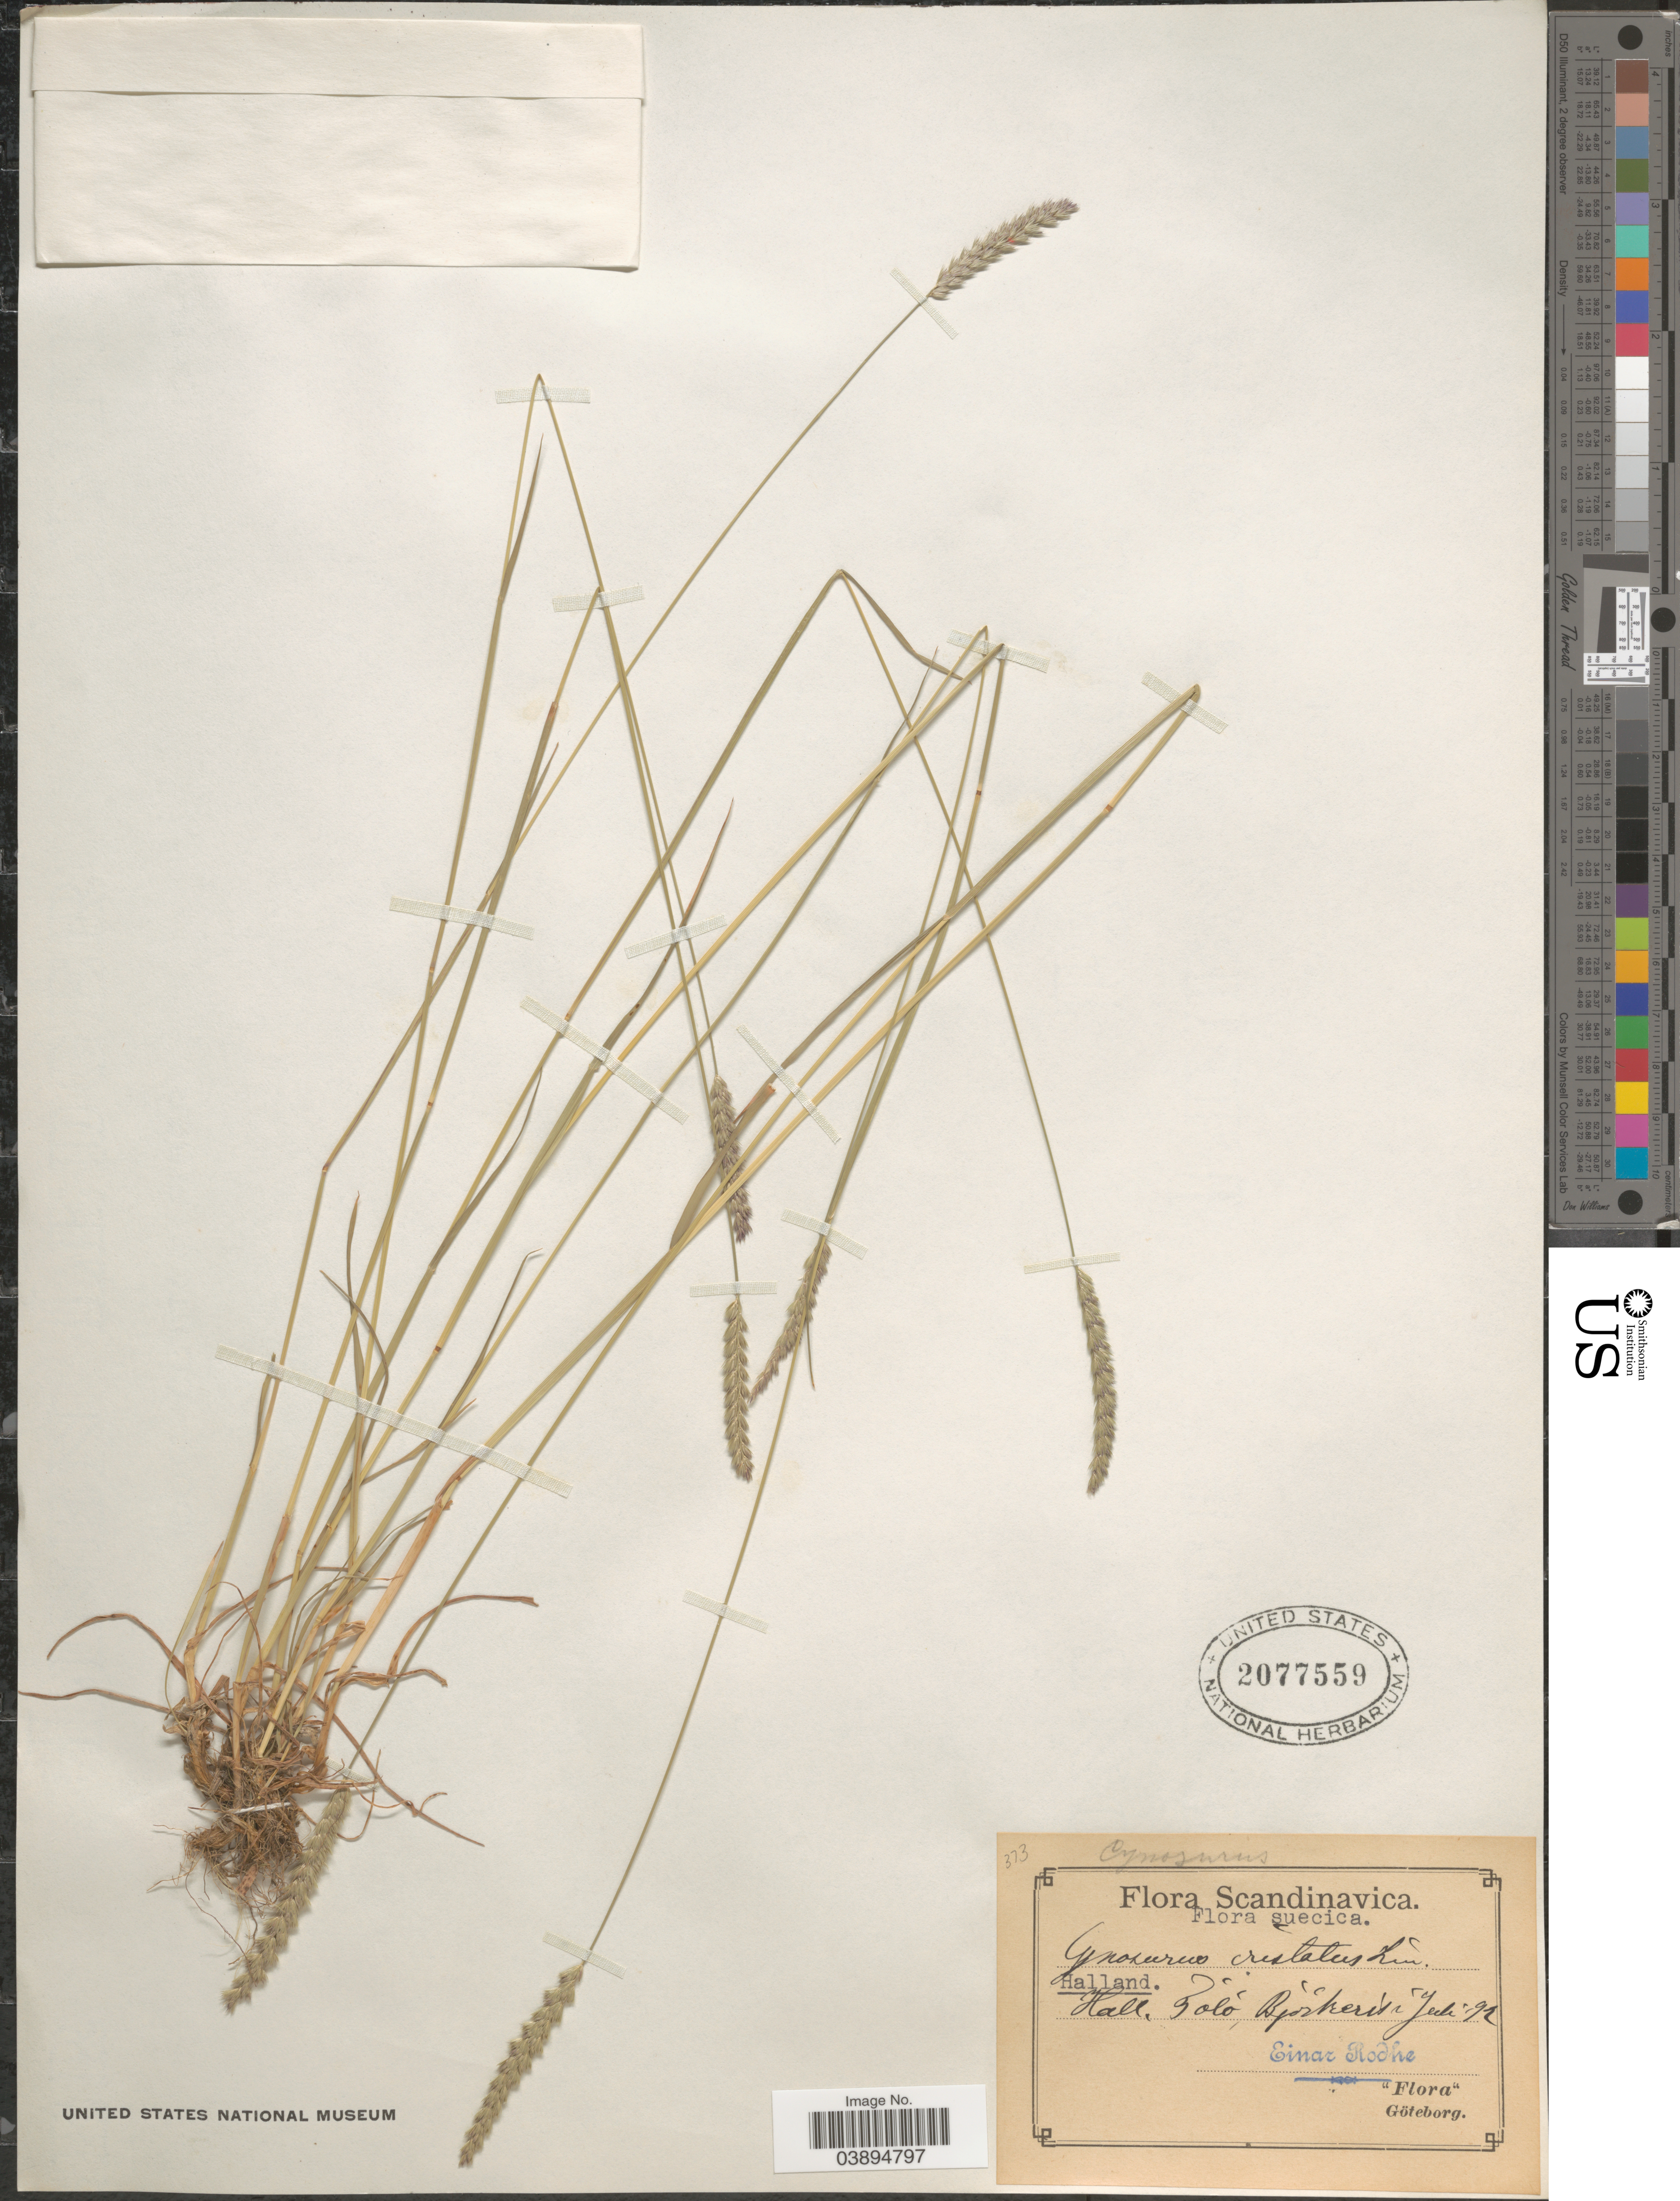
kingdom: Plantae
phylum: Tracheophyta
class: Liliopsida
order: Poales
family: Poaceae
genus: Cynosurus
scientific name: Cynosurus cristatus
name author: L.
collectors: E. Rodhe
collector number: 373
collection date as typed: Transcribed d/m/y: /7/92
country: Sweden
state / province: Halland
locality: Scandinavica. Suecica. Halland. Hall. Tolo, Bjŏrkeris. [interpreted] Göteborg.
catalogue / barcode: US 2077559